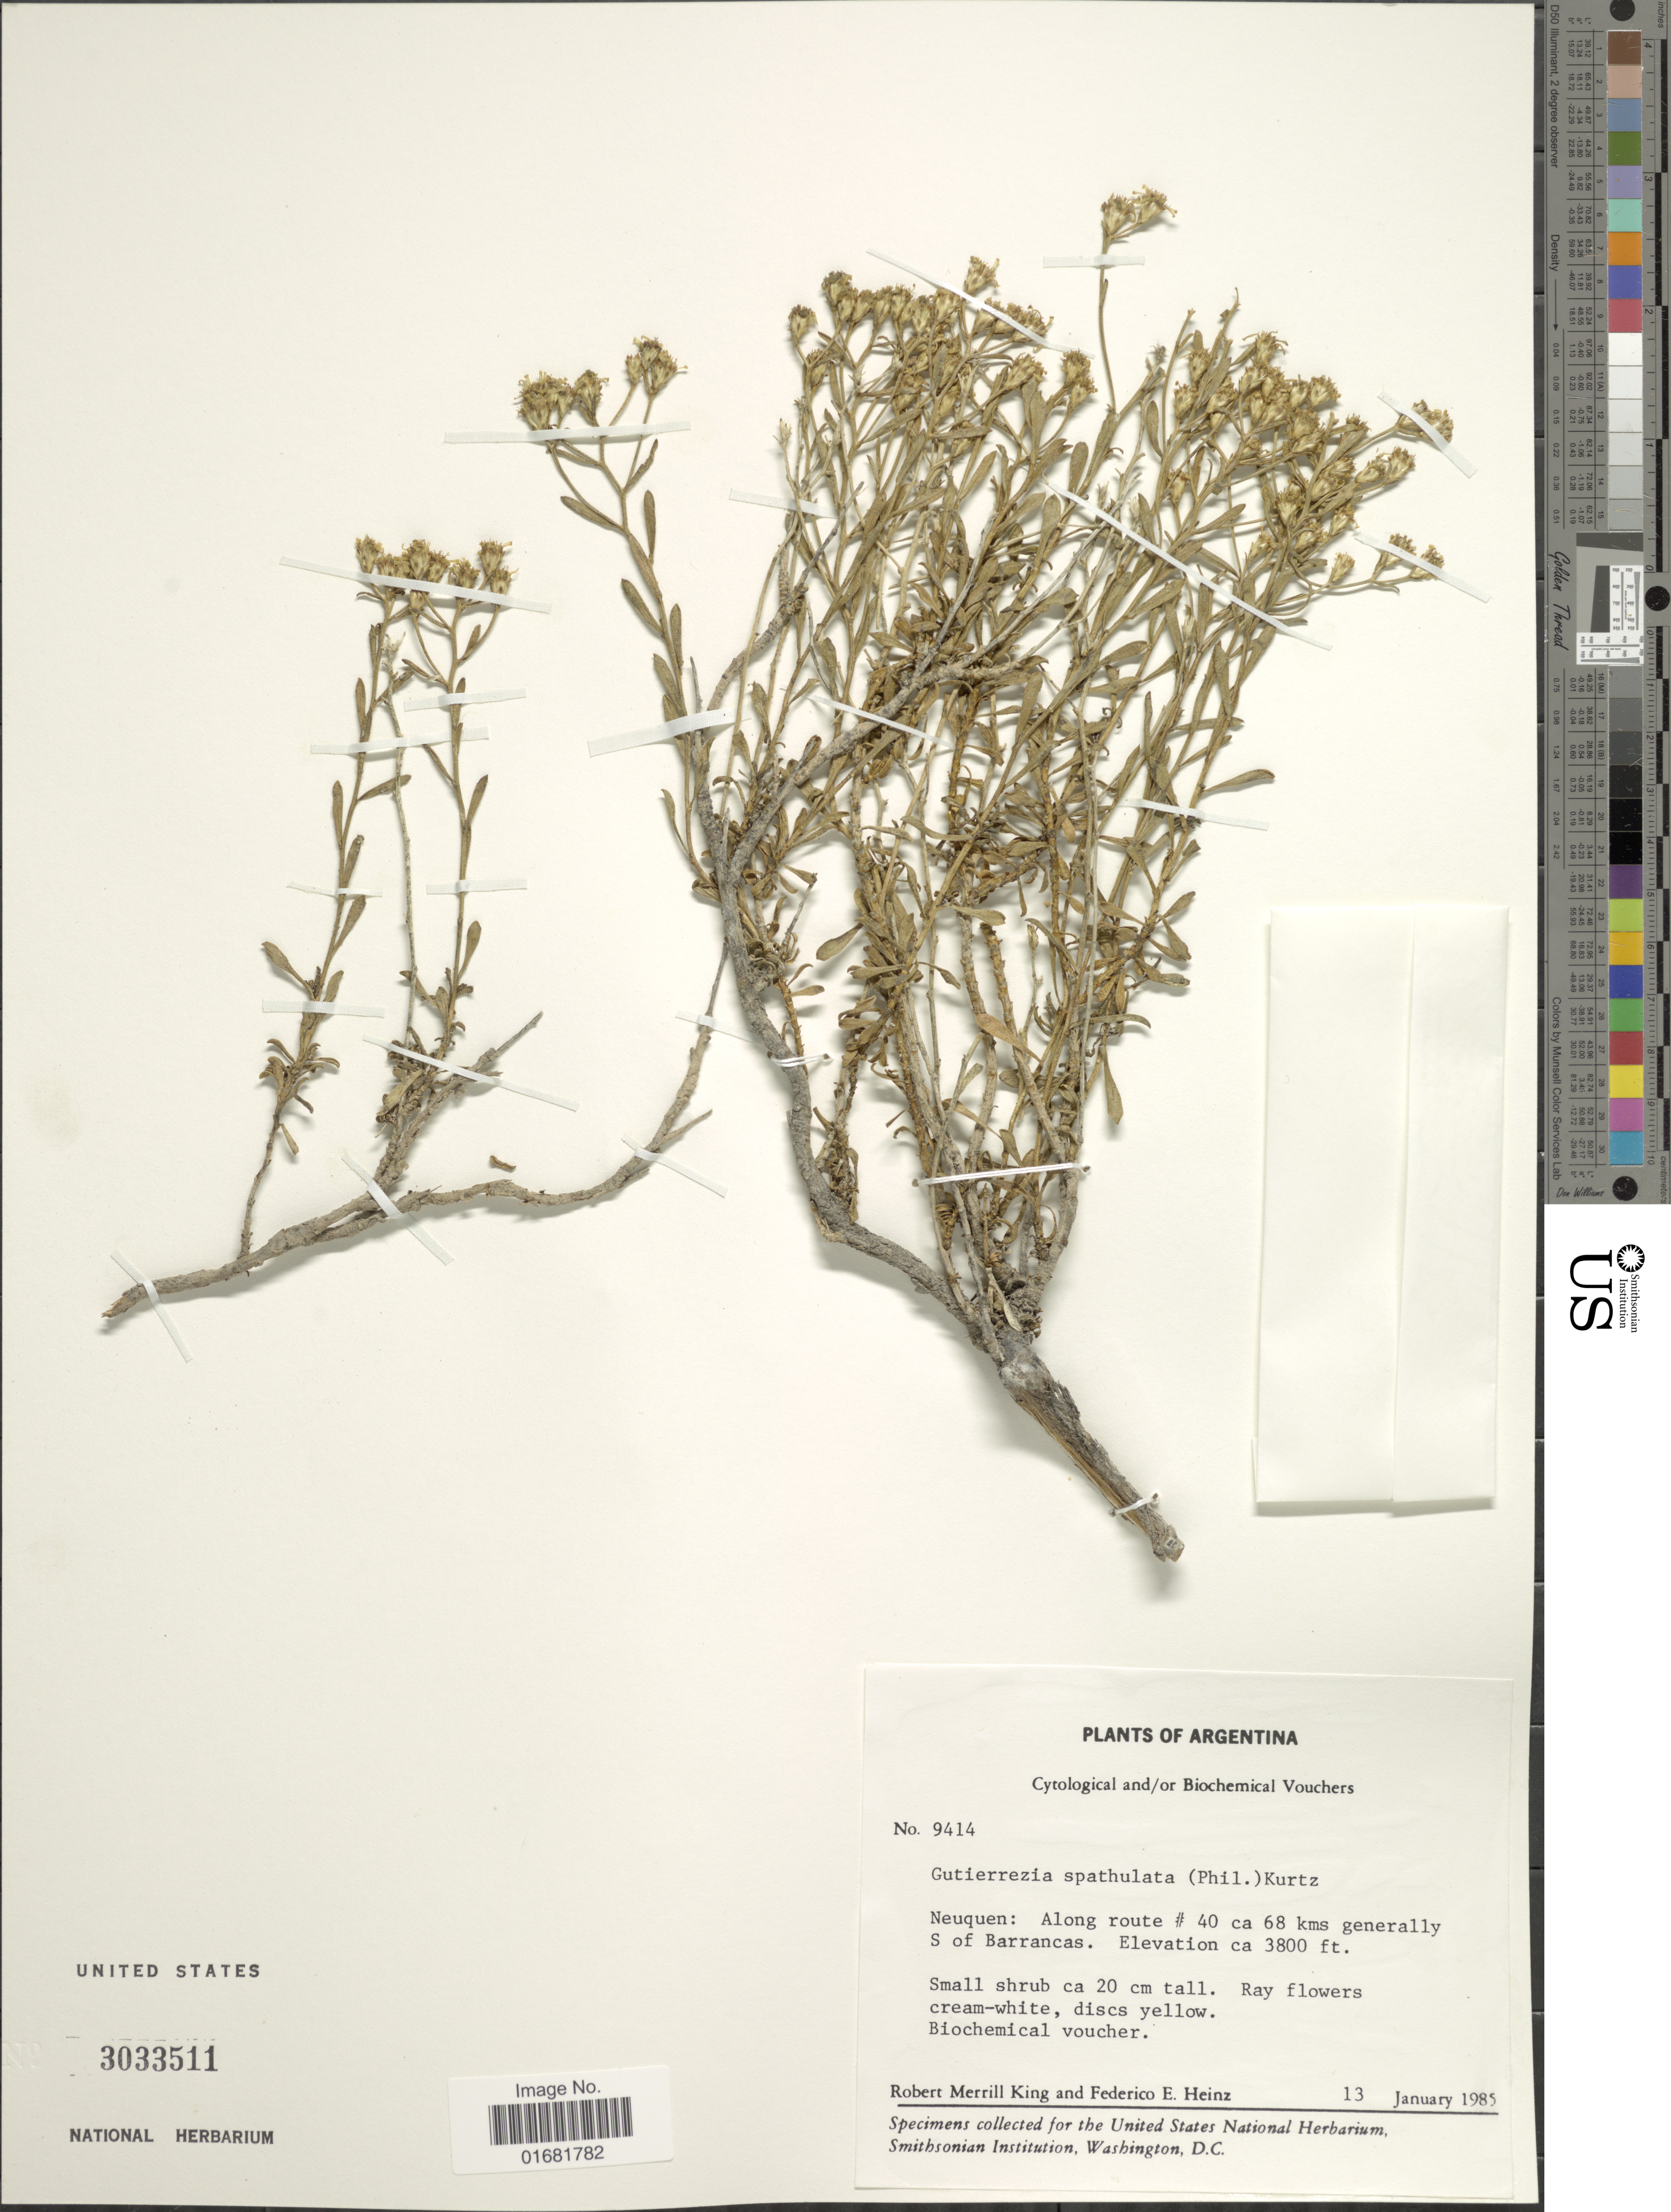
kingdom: Plantae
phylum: Tracheophyta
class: Magnoliopsida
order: Asterales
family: Asteraceae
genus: Gutierrezia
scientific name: Gutierrezia spathulata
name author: (Phil.) Kurtz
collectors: R. M. King & F. Heinz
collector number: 9414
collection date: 1985-01-13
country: Argentina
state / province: Neuquen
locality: Along route # 40 ca 68 kms generally S of Barrancas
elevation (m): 1158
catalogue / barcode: US 3033511